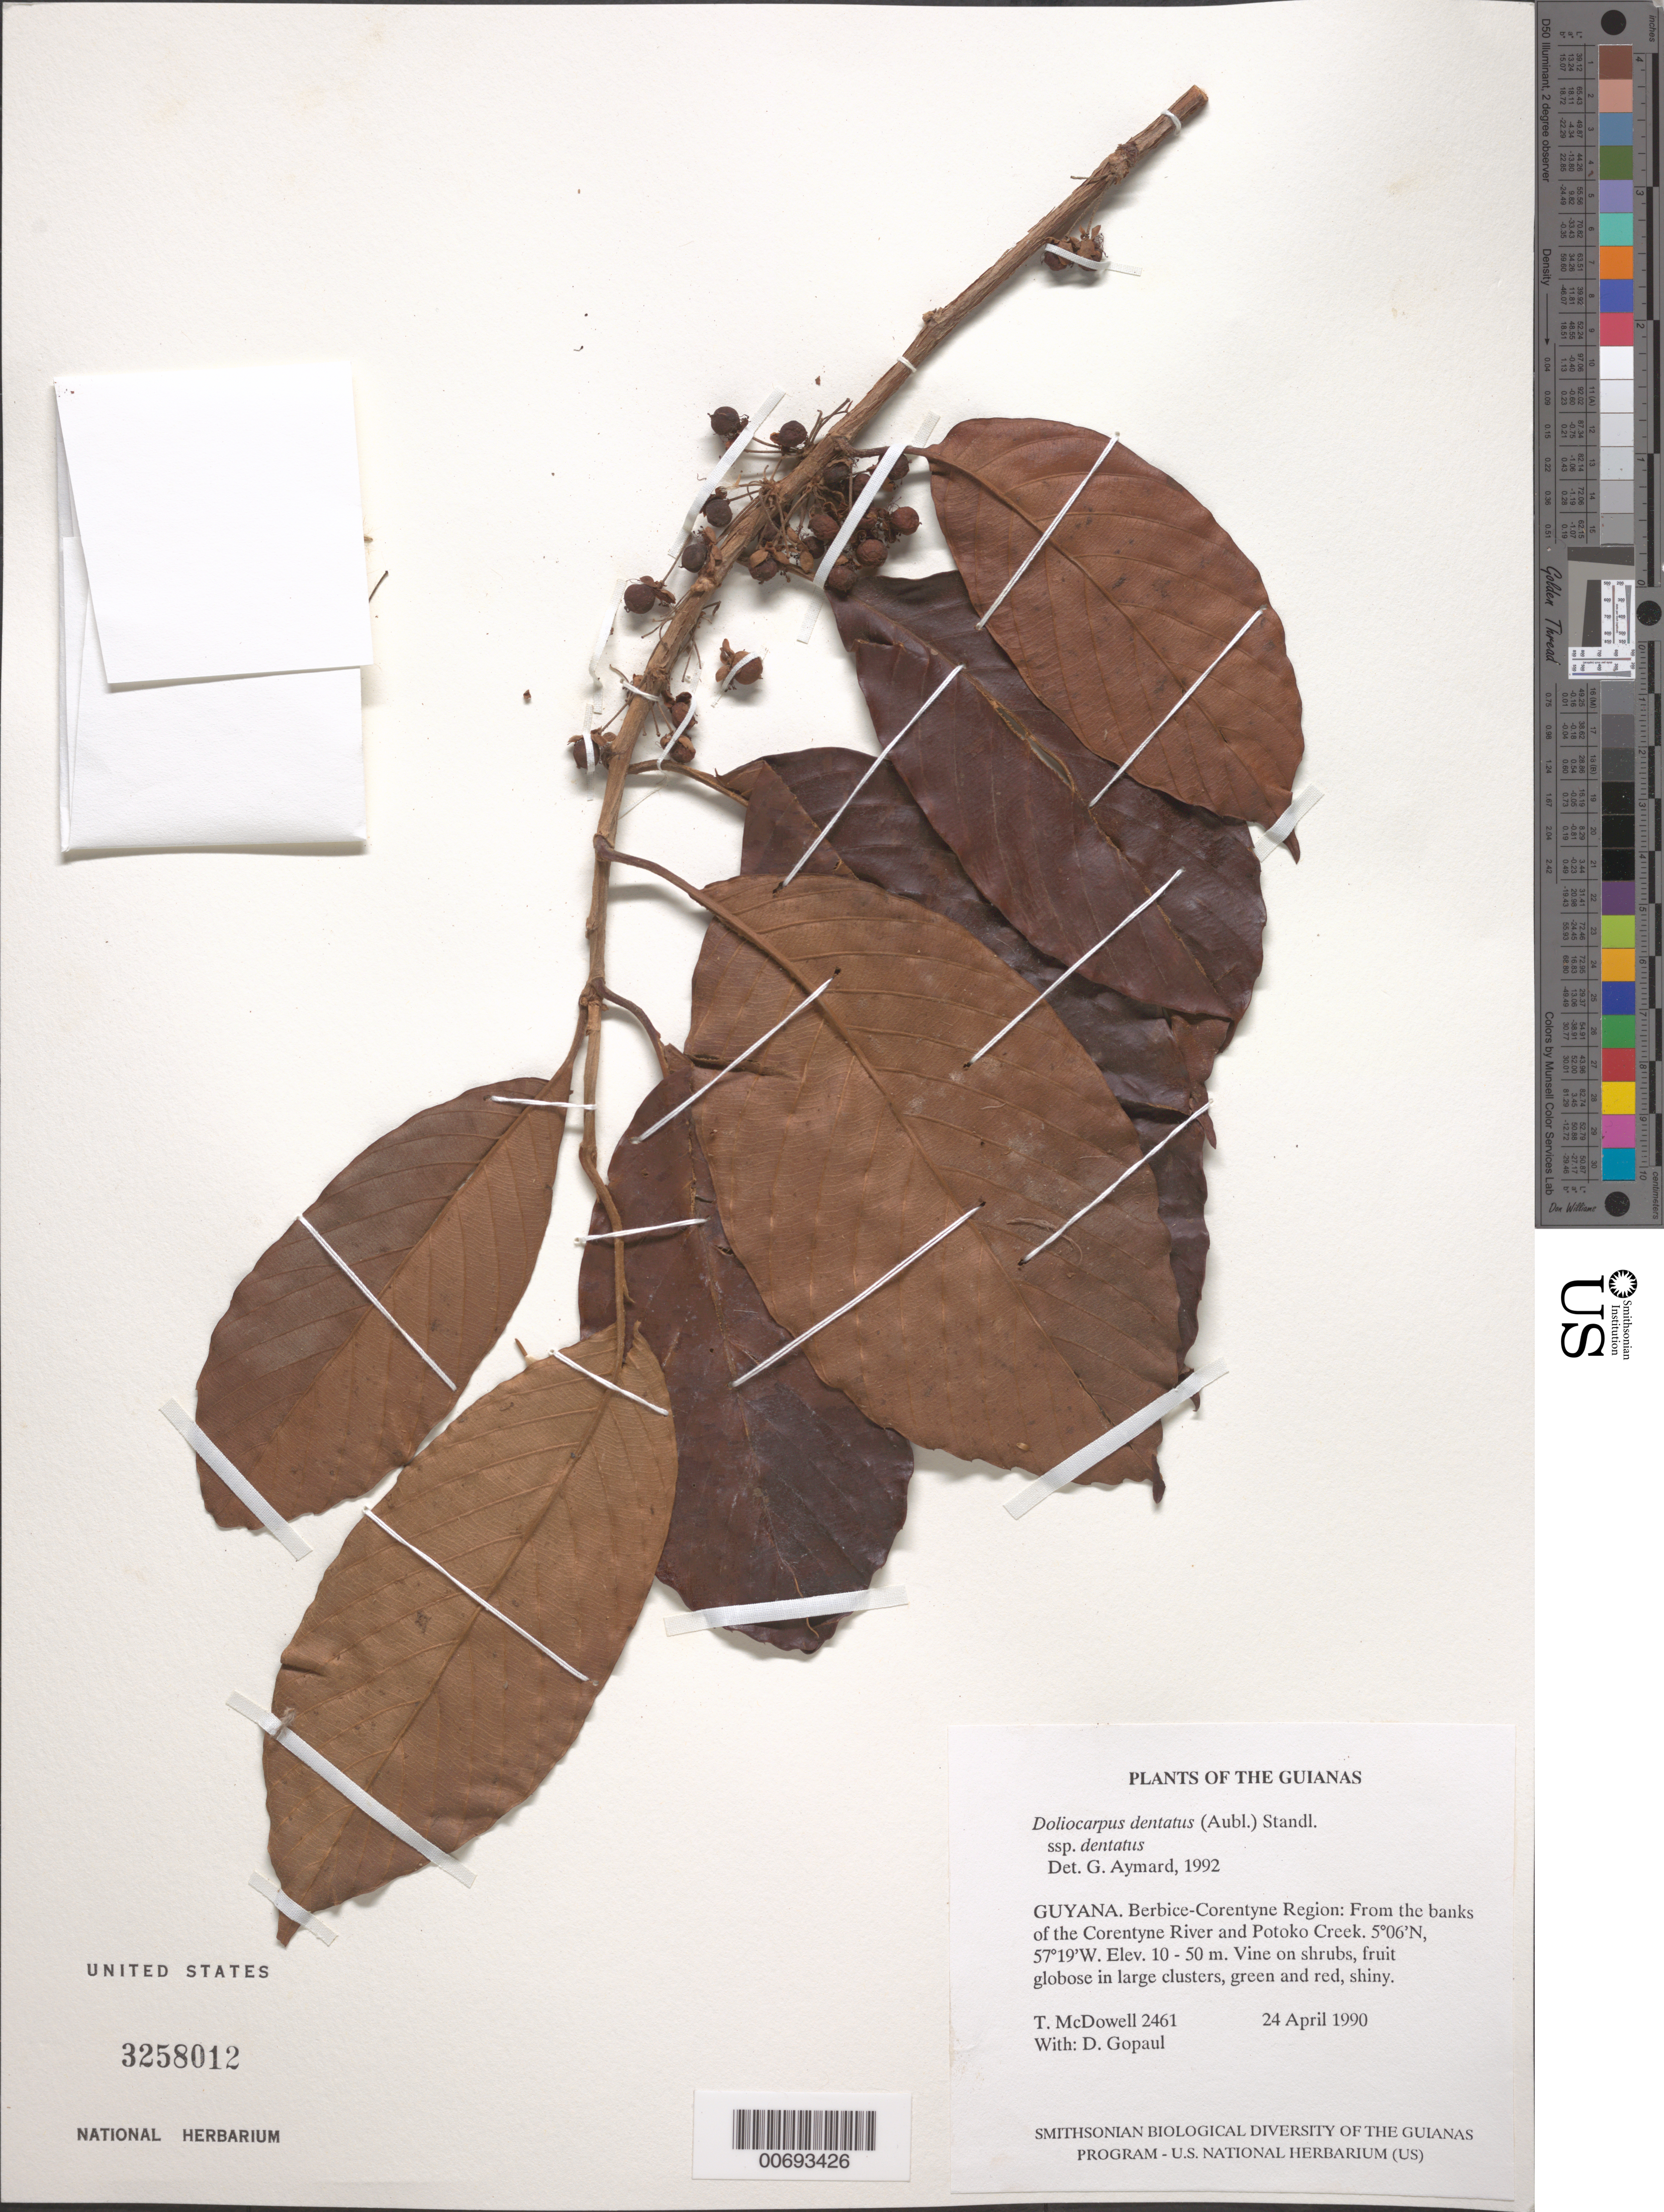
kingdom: Plantae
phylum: Tracheophyta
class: Magnoliopsida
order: Dilleniales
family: Dilleniaceae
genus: Doliocarpus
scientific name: Doliocarpus dentatus subsp. dentatus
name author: (Aubl.) Standl.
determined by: Aymard C., G. A., (PORT), Univ. Nac. Exp. de los Llanos Ezequiel Zamora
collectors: T. McDowell & D. Gopaul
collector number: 2461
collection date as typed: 24 April 1990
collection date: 1990-04-24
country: Guyana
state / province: E. Berbice-Corentyne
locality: Corentyne River and Potoko Creek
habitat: Banks of creek and river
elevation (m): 10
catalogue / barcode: US 3258012